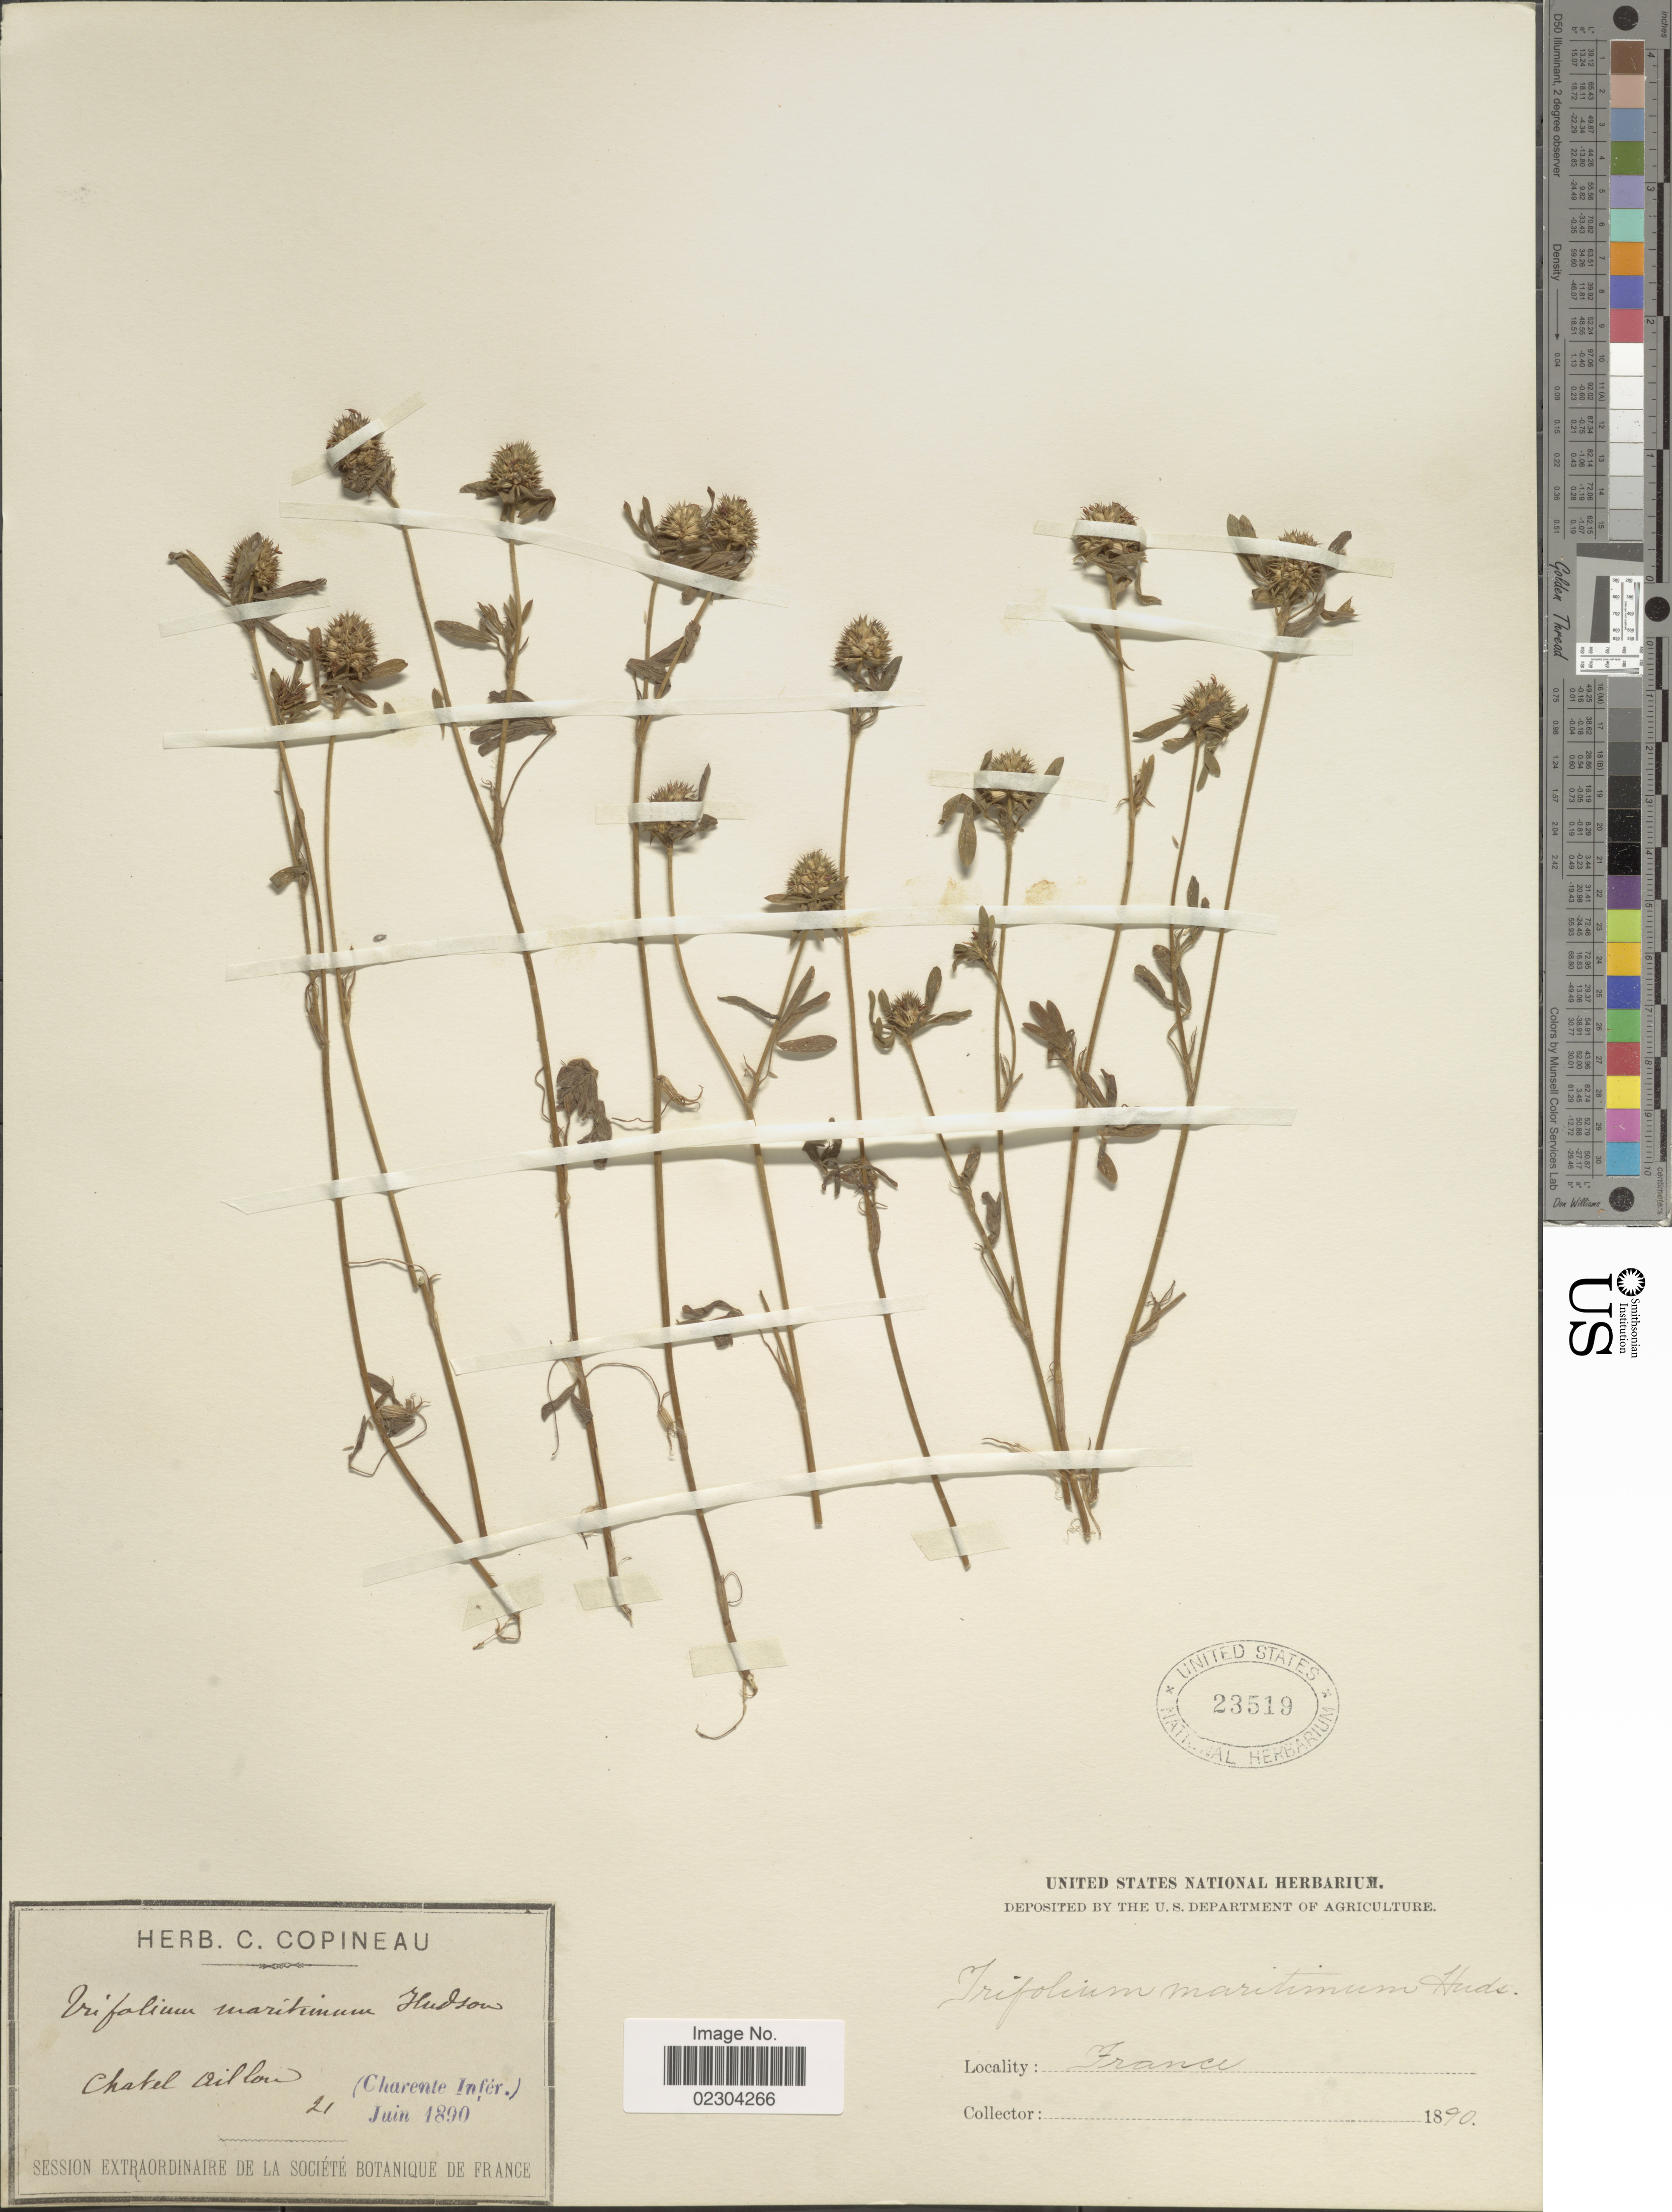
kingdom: Plantae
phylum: Tracheophyta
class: Magnoliopsida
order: Fabales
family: Fabaceae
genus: Trifolium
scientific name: Trifolium maritimum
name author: Huds.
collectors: ex herb. C. Copineau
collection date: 1890-06-21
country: France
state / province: Nouvelle-Aquitaine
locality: Chatel Aillon (Charente Infér.)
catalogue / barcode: US 23519